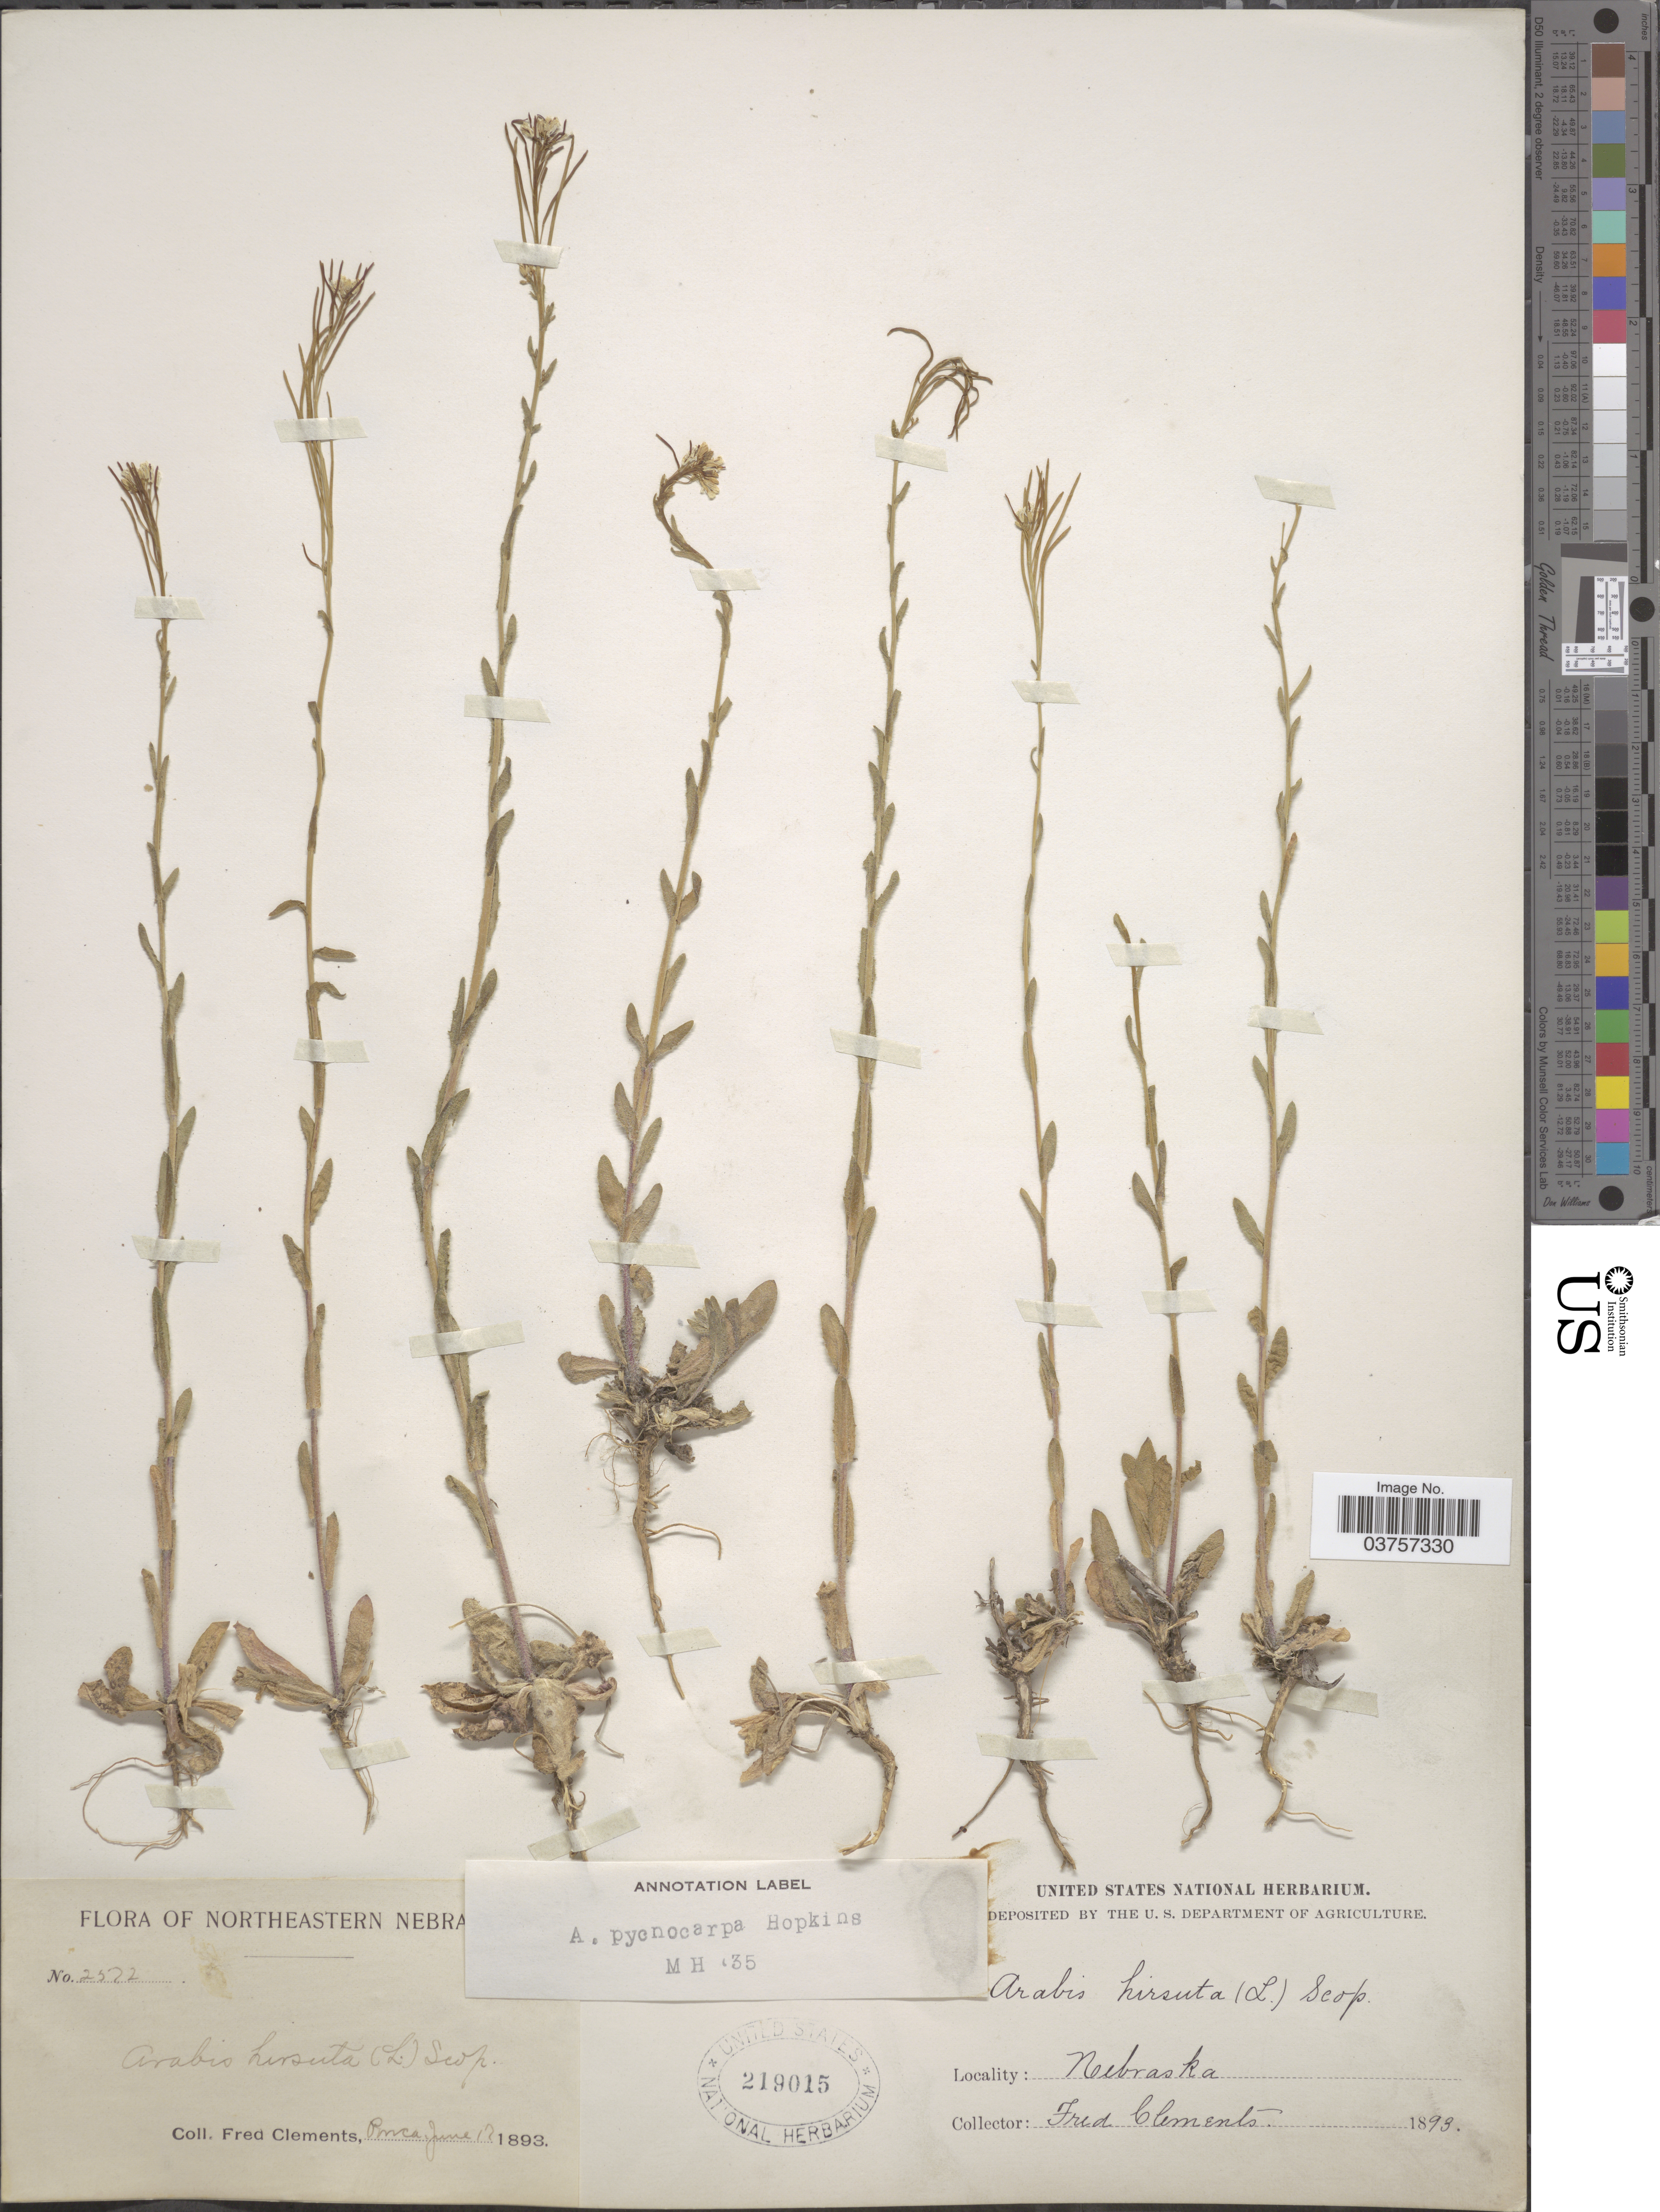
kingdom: Plantae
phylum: Tracheophyta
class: Magnoliopsida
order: Brassicales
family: Brassicaceae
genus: Arabis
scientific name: Arabis hirsuta var. pycnocarpa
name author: M. Hopkins & Rollins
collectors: F. Clements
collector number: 2572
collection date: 1893-06-17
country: United States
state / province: Nebraska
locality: Northeastern Nebraska; Ponca.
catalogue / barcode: US 219015